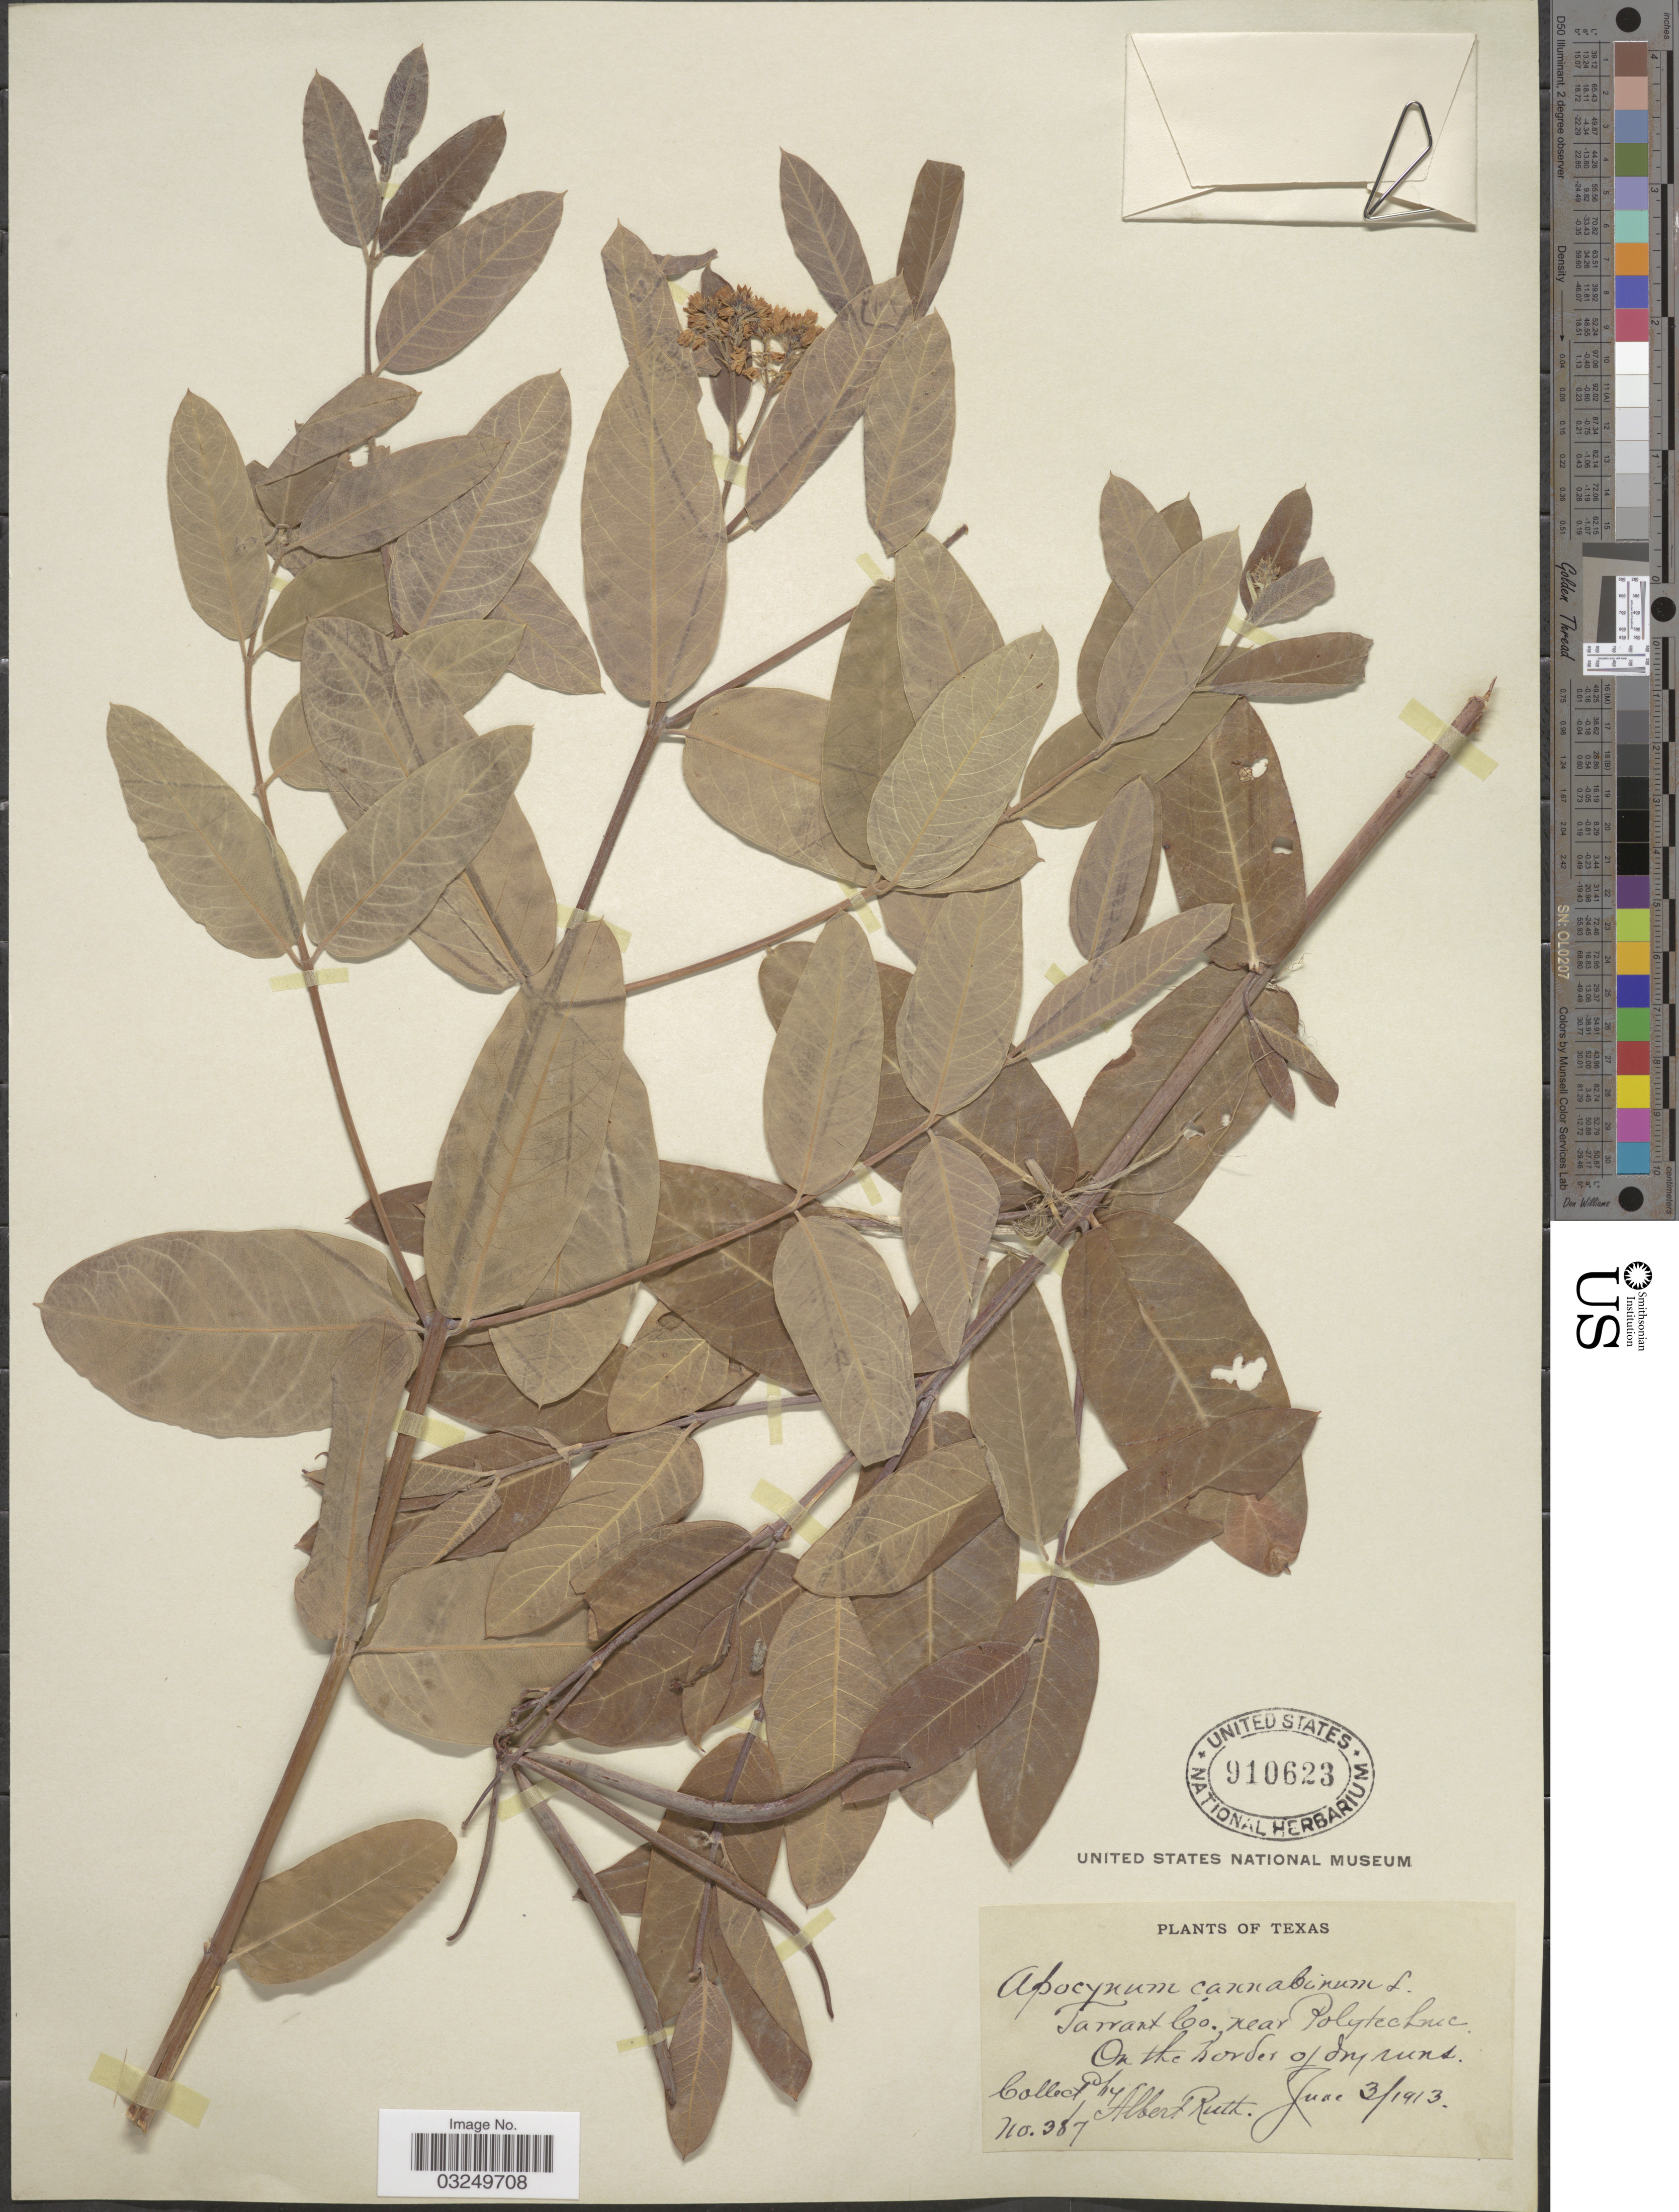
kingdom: Plantae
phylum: Tracheophyta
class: Magnoliopsida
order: Gentianales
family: Apocynaceae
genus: Apocynum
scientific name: Apocynum cannabinum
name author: L.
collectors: A. Ruth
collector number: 387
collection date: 1913-06-03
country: United States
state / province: Texas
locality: Tarrant Co., near Polytechnic. On the border of dry runs.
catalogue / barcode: US 910623